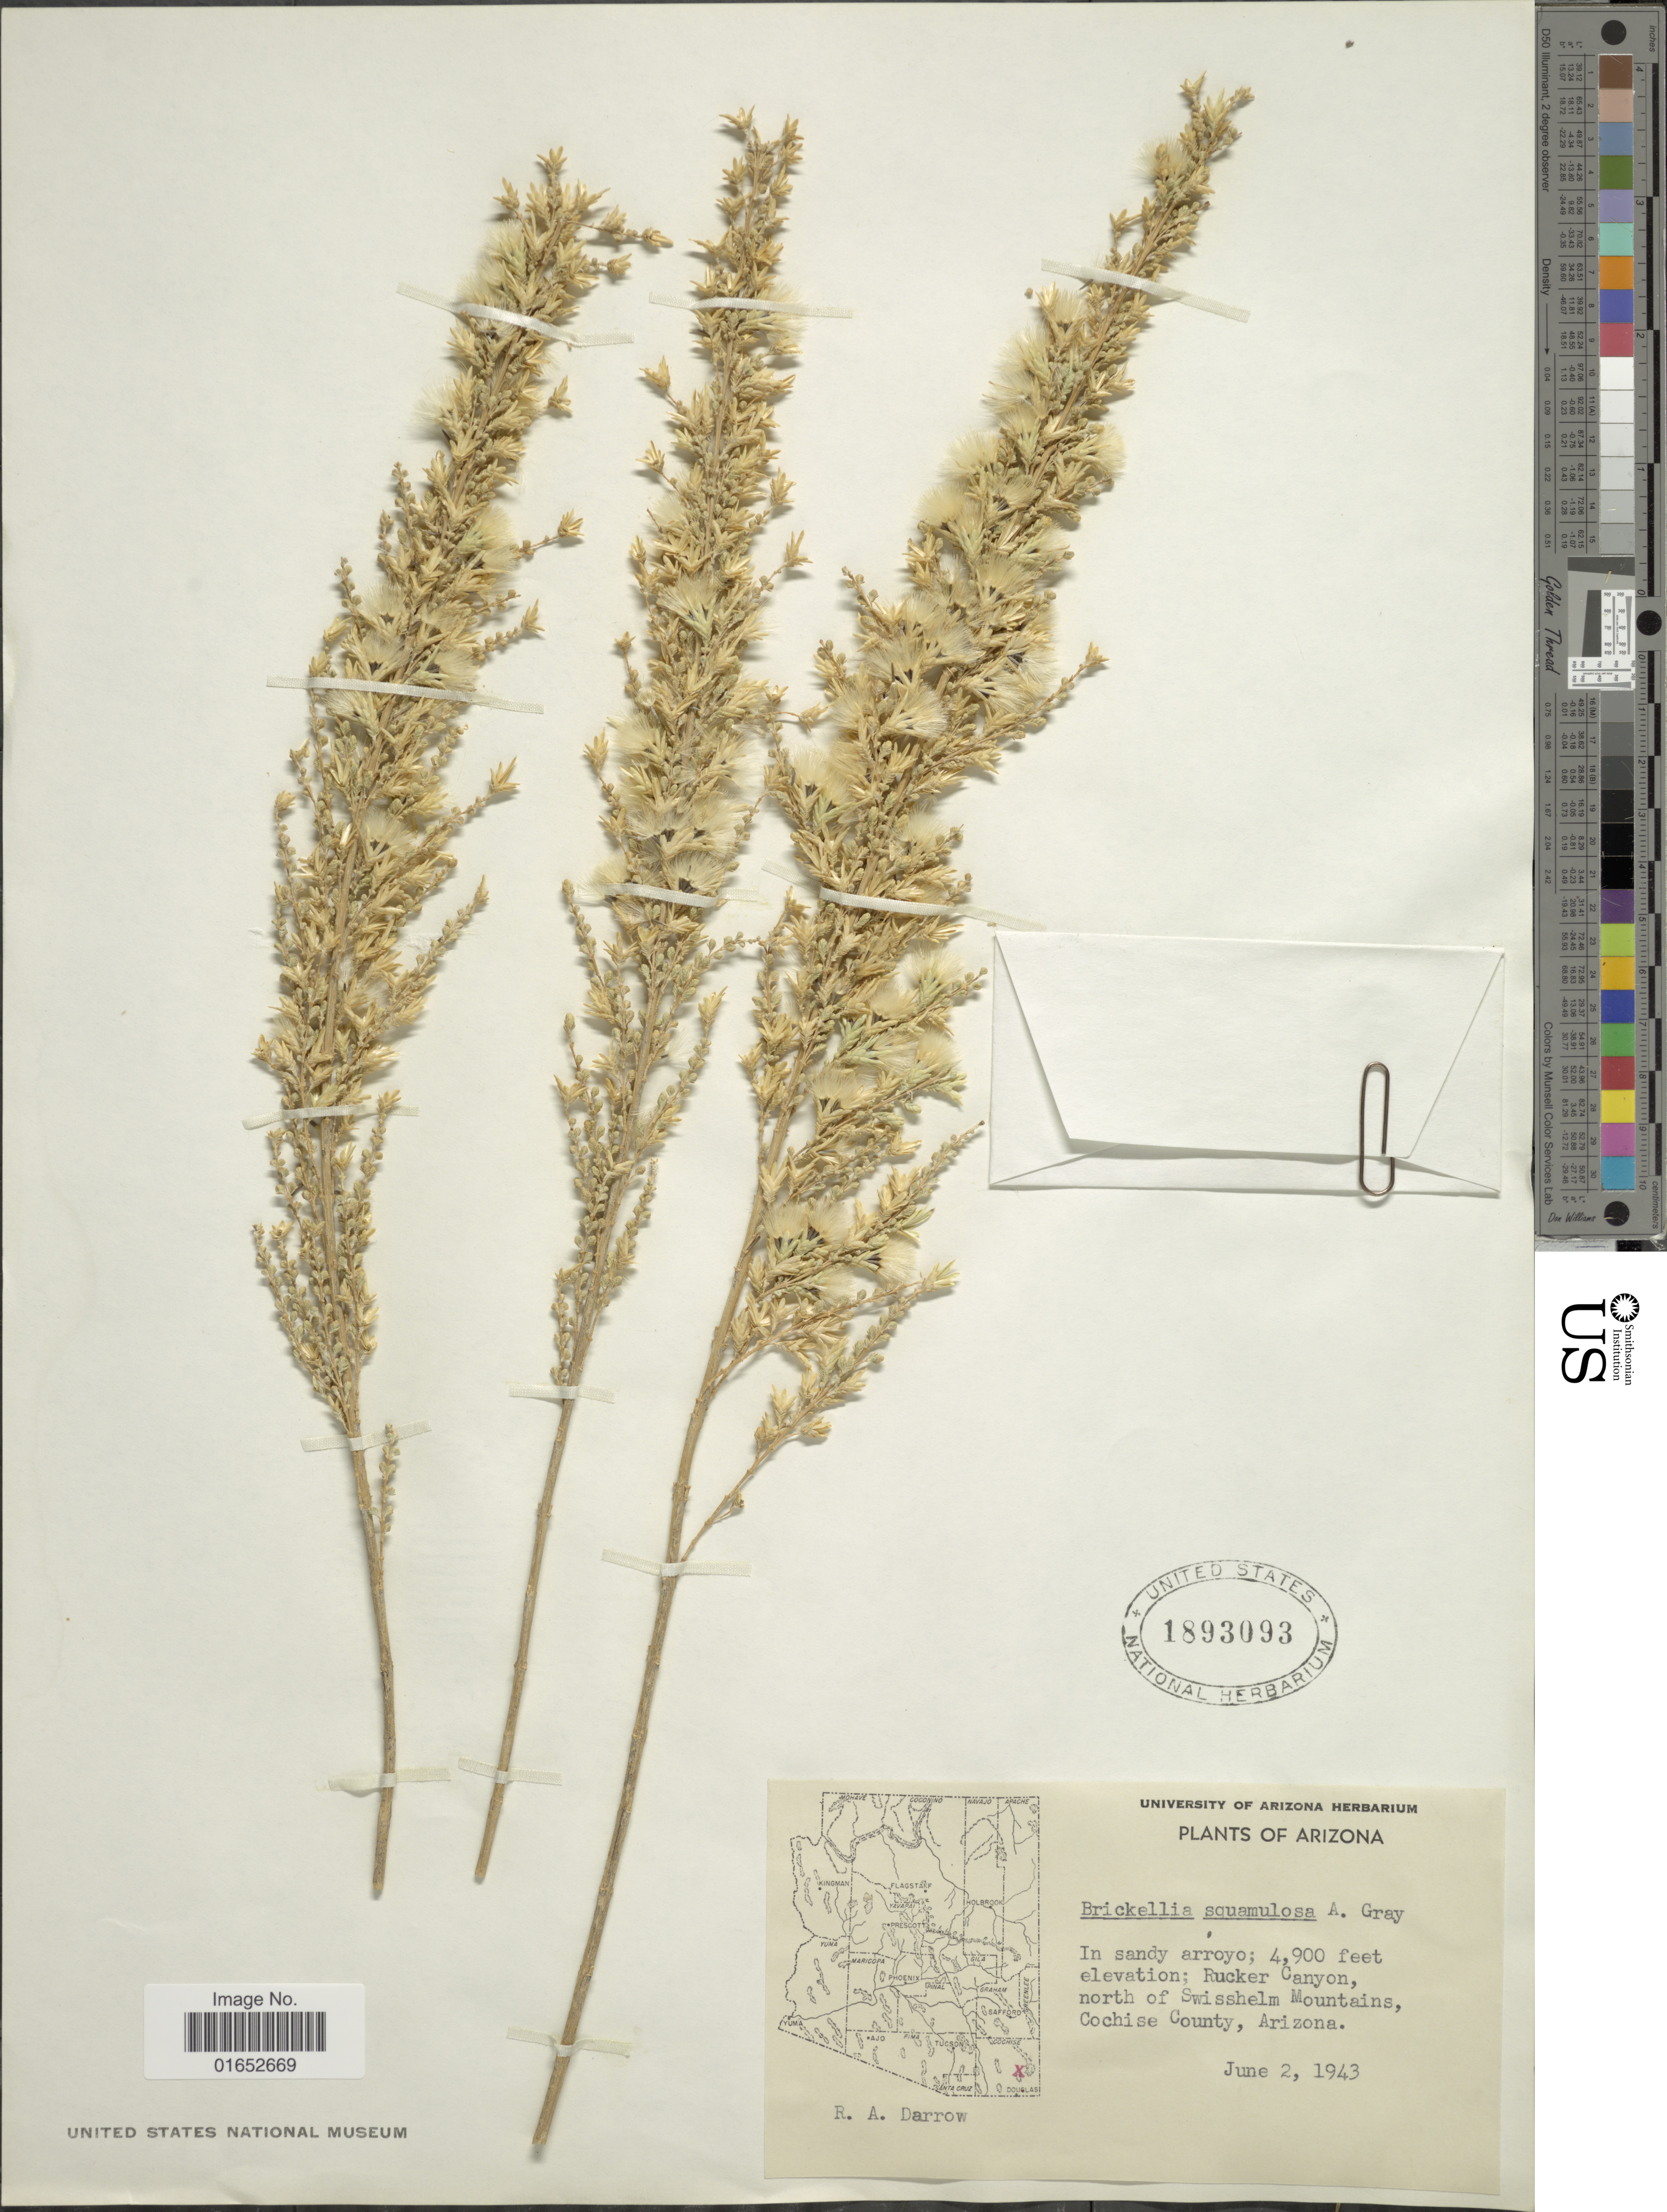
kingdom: Plantae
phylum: Tracheophyta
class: Magnoliopsida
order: Asterales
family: Asteraceae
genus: Asanthus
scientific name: Asanthus squamulosus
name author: (A. Gray) R.M. King & H. Rob.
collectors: R. A. Darrow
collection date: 1943-06-02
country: United States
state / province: Arizona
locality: In sandy arroyo, Rucker Canyon, north of Swisshelm Mountains, Cochise County, Arizona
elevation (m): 1494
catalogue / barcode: US 1893093